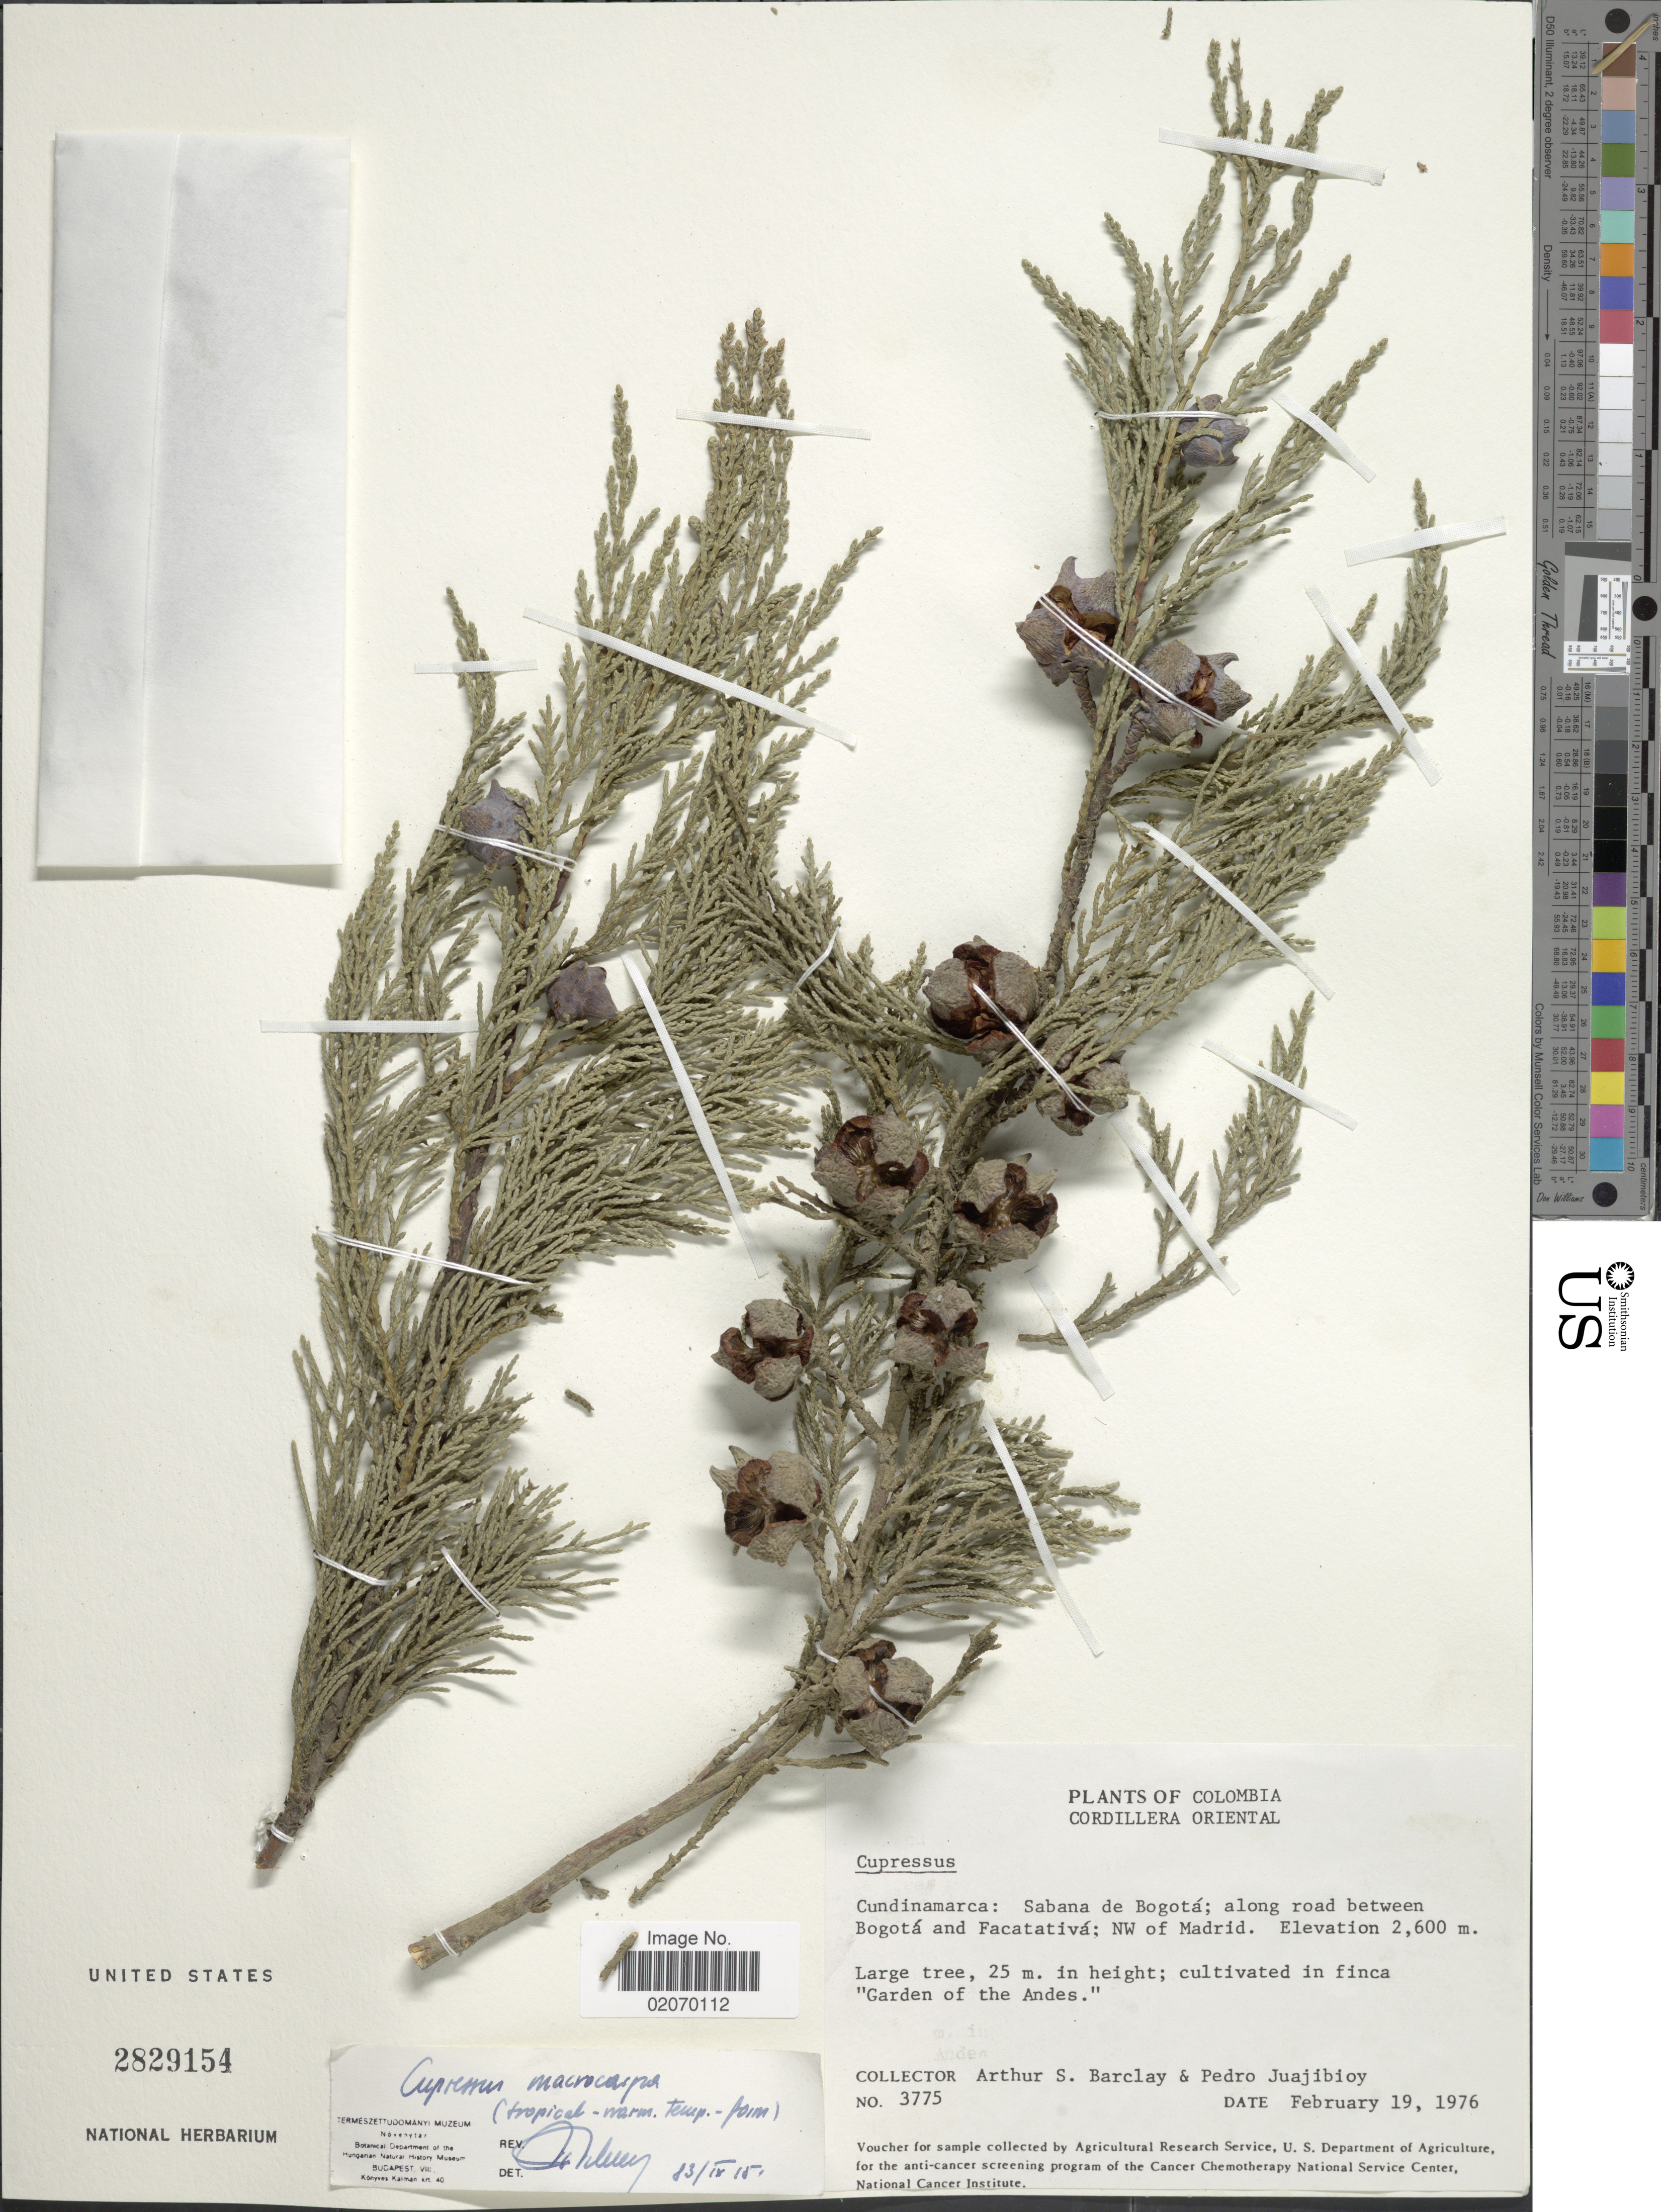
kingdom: Plantae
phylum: Tracheophyta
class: Pinopsida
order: Pinales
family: Cupressaceae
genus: Hesperocyparis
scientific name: Hesperocyparis macrocarpa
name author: (Hartw. ex Gordon) Bartel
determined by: (US) Smithsonian Institution - National Museum of Natural History - Department of Botany (UNITED STATES)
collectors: A. S. Barclay & P. Juajibioy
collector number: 3775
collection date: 1976-02-19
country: Colombia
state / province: Cundinamarca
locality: Cordillera Oriental, Sabana de Bogota; along road between Bogota and Facatativa: NW of Madrid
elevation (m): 2600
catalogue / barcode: US 2829154